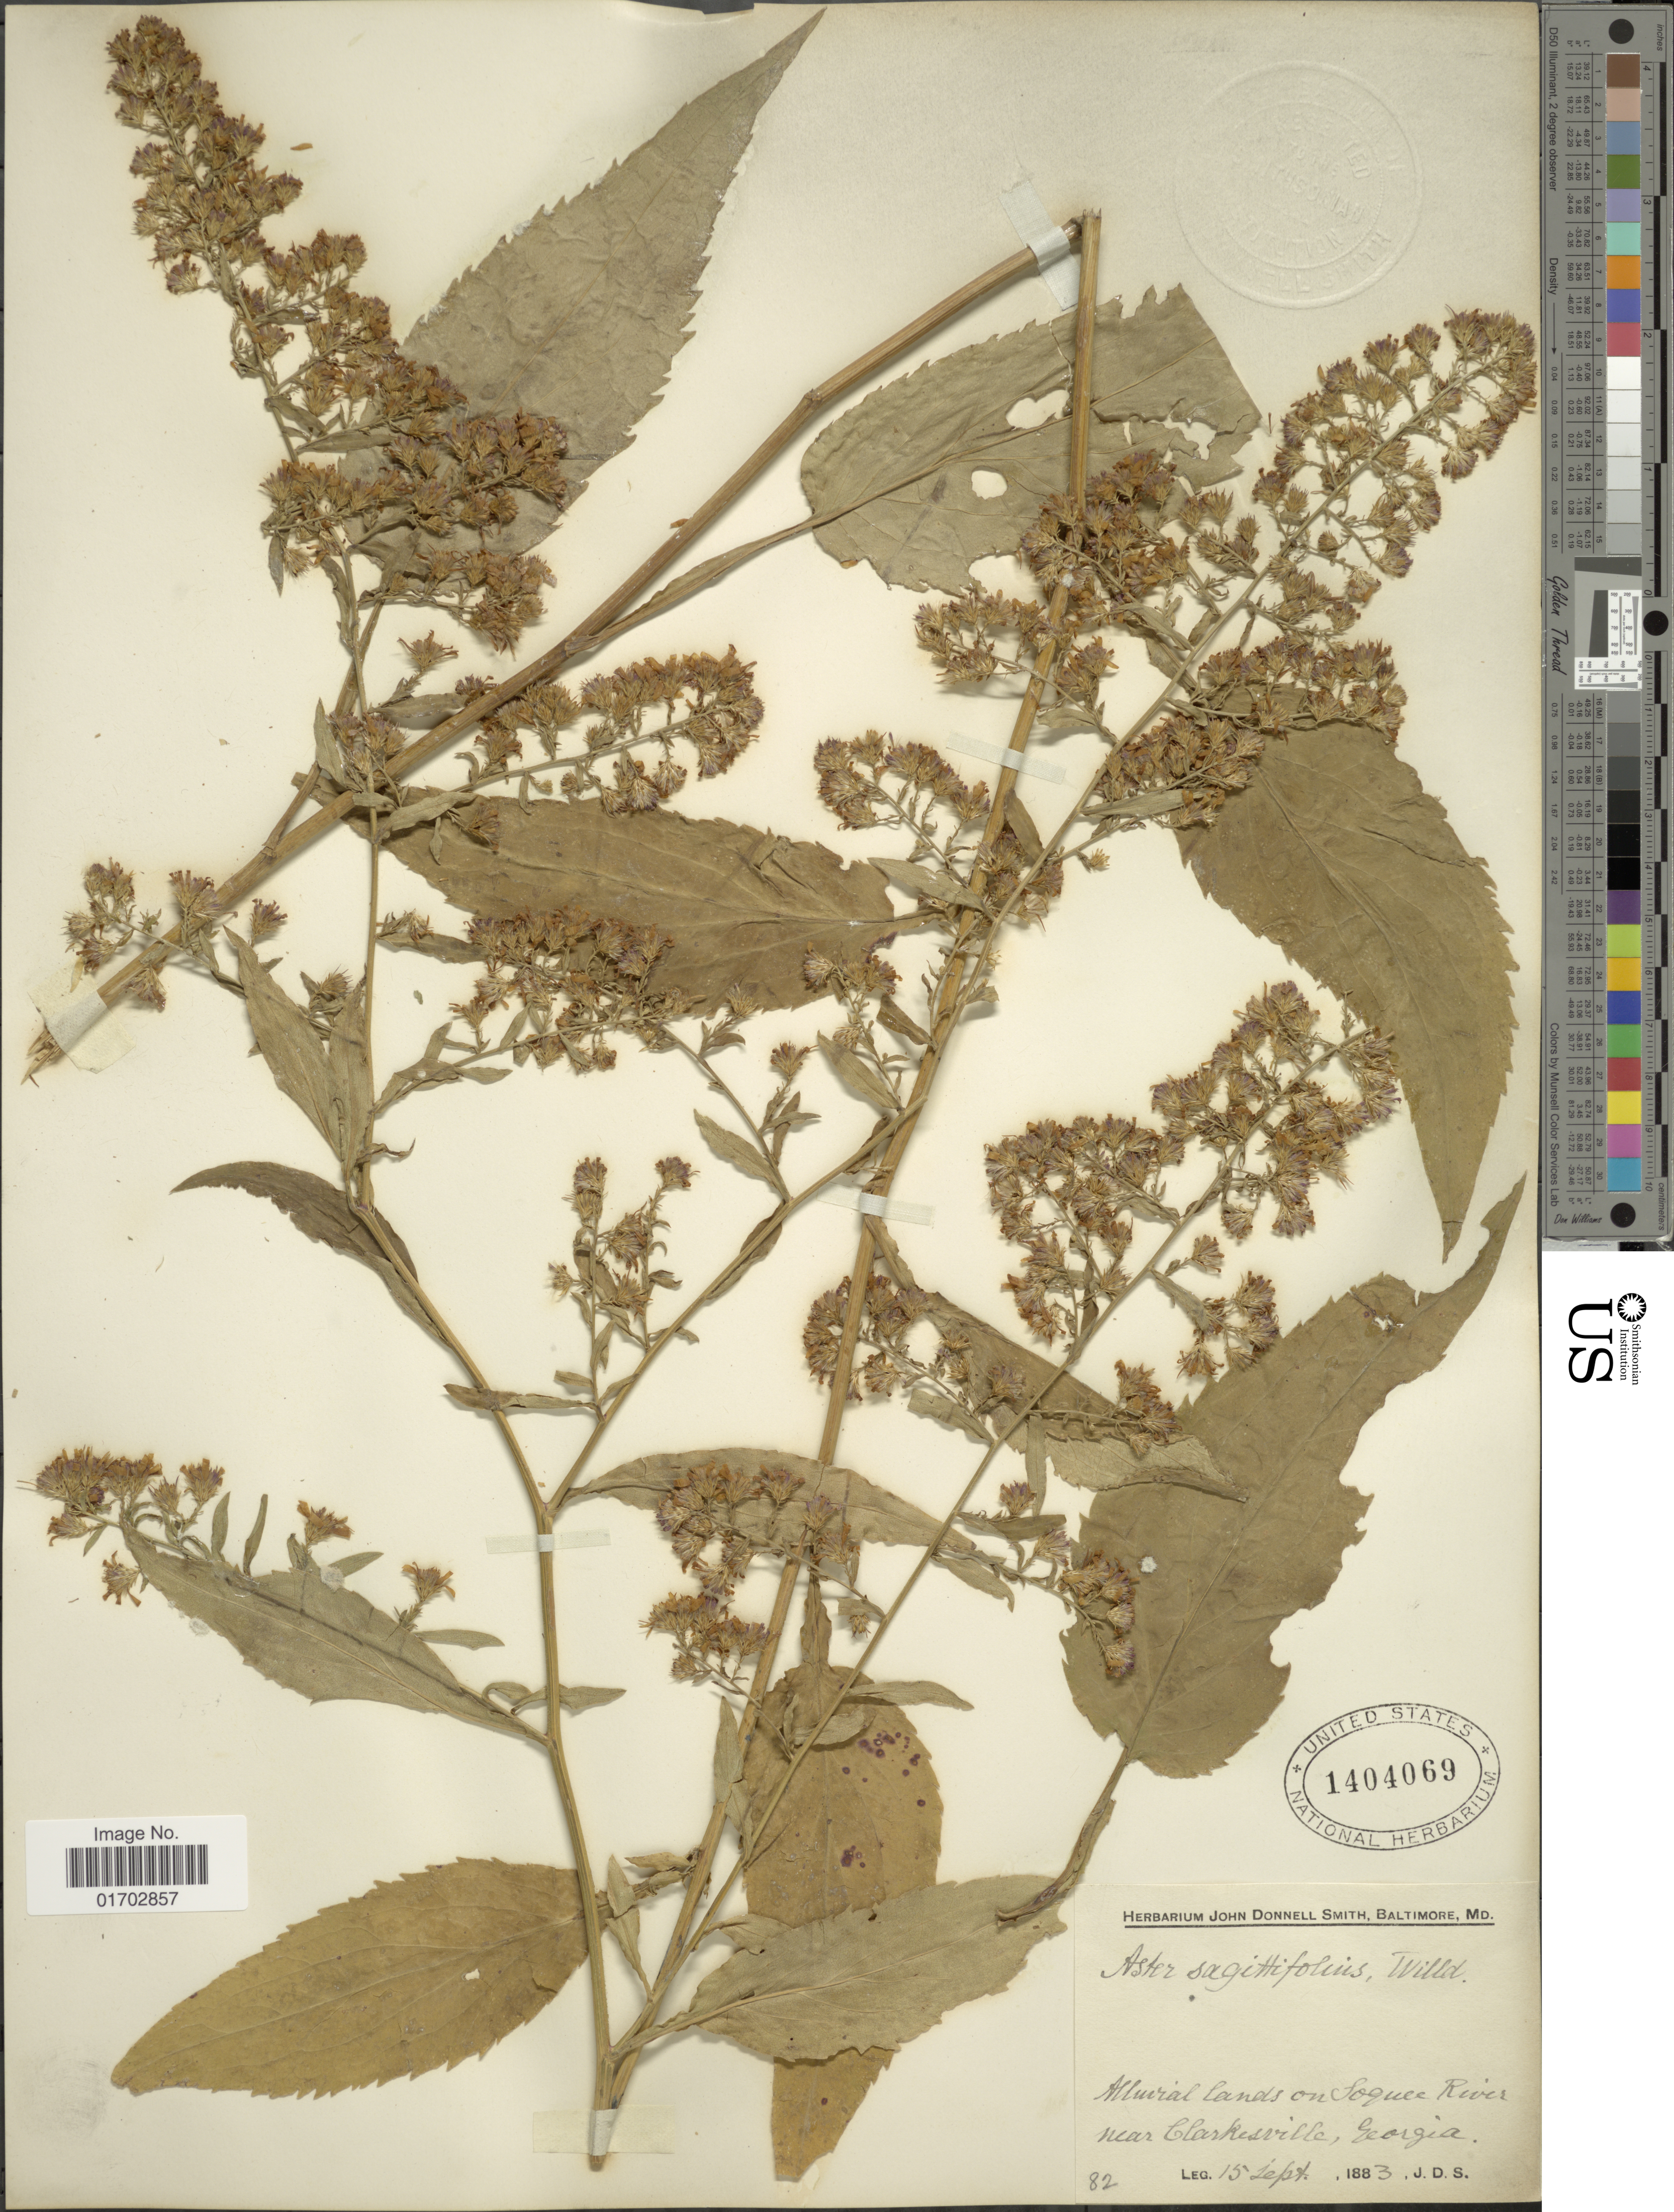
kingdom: Plantae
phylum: Tracheophyta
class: Magnoliopsida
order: Asterales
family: Asteraceae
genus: Symphyotrichum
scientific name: Symphyotrichum sagittifolium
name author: (Wedem. ex Willd.) G.L. Nesom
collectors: J. Donnell Smith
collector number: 82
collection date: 1883-09-15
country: United States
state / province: Georgia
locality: On Soquce River near Clarkesville.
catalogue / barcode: US 1404069